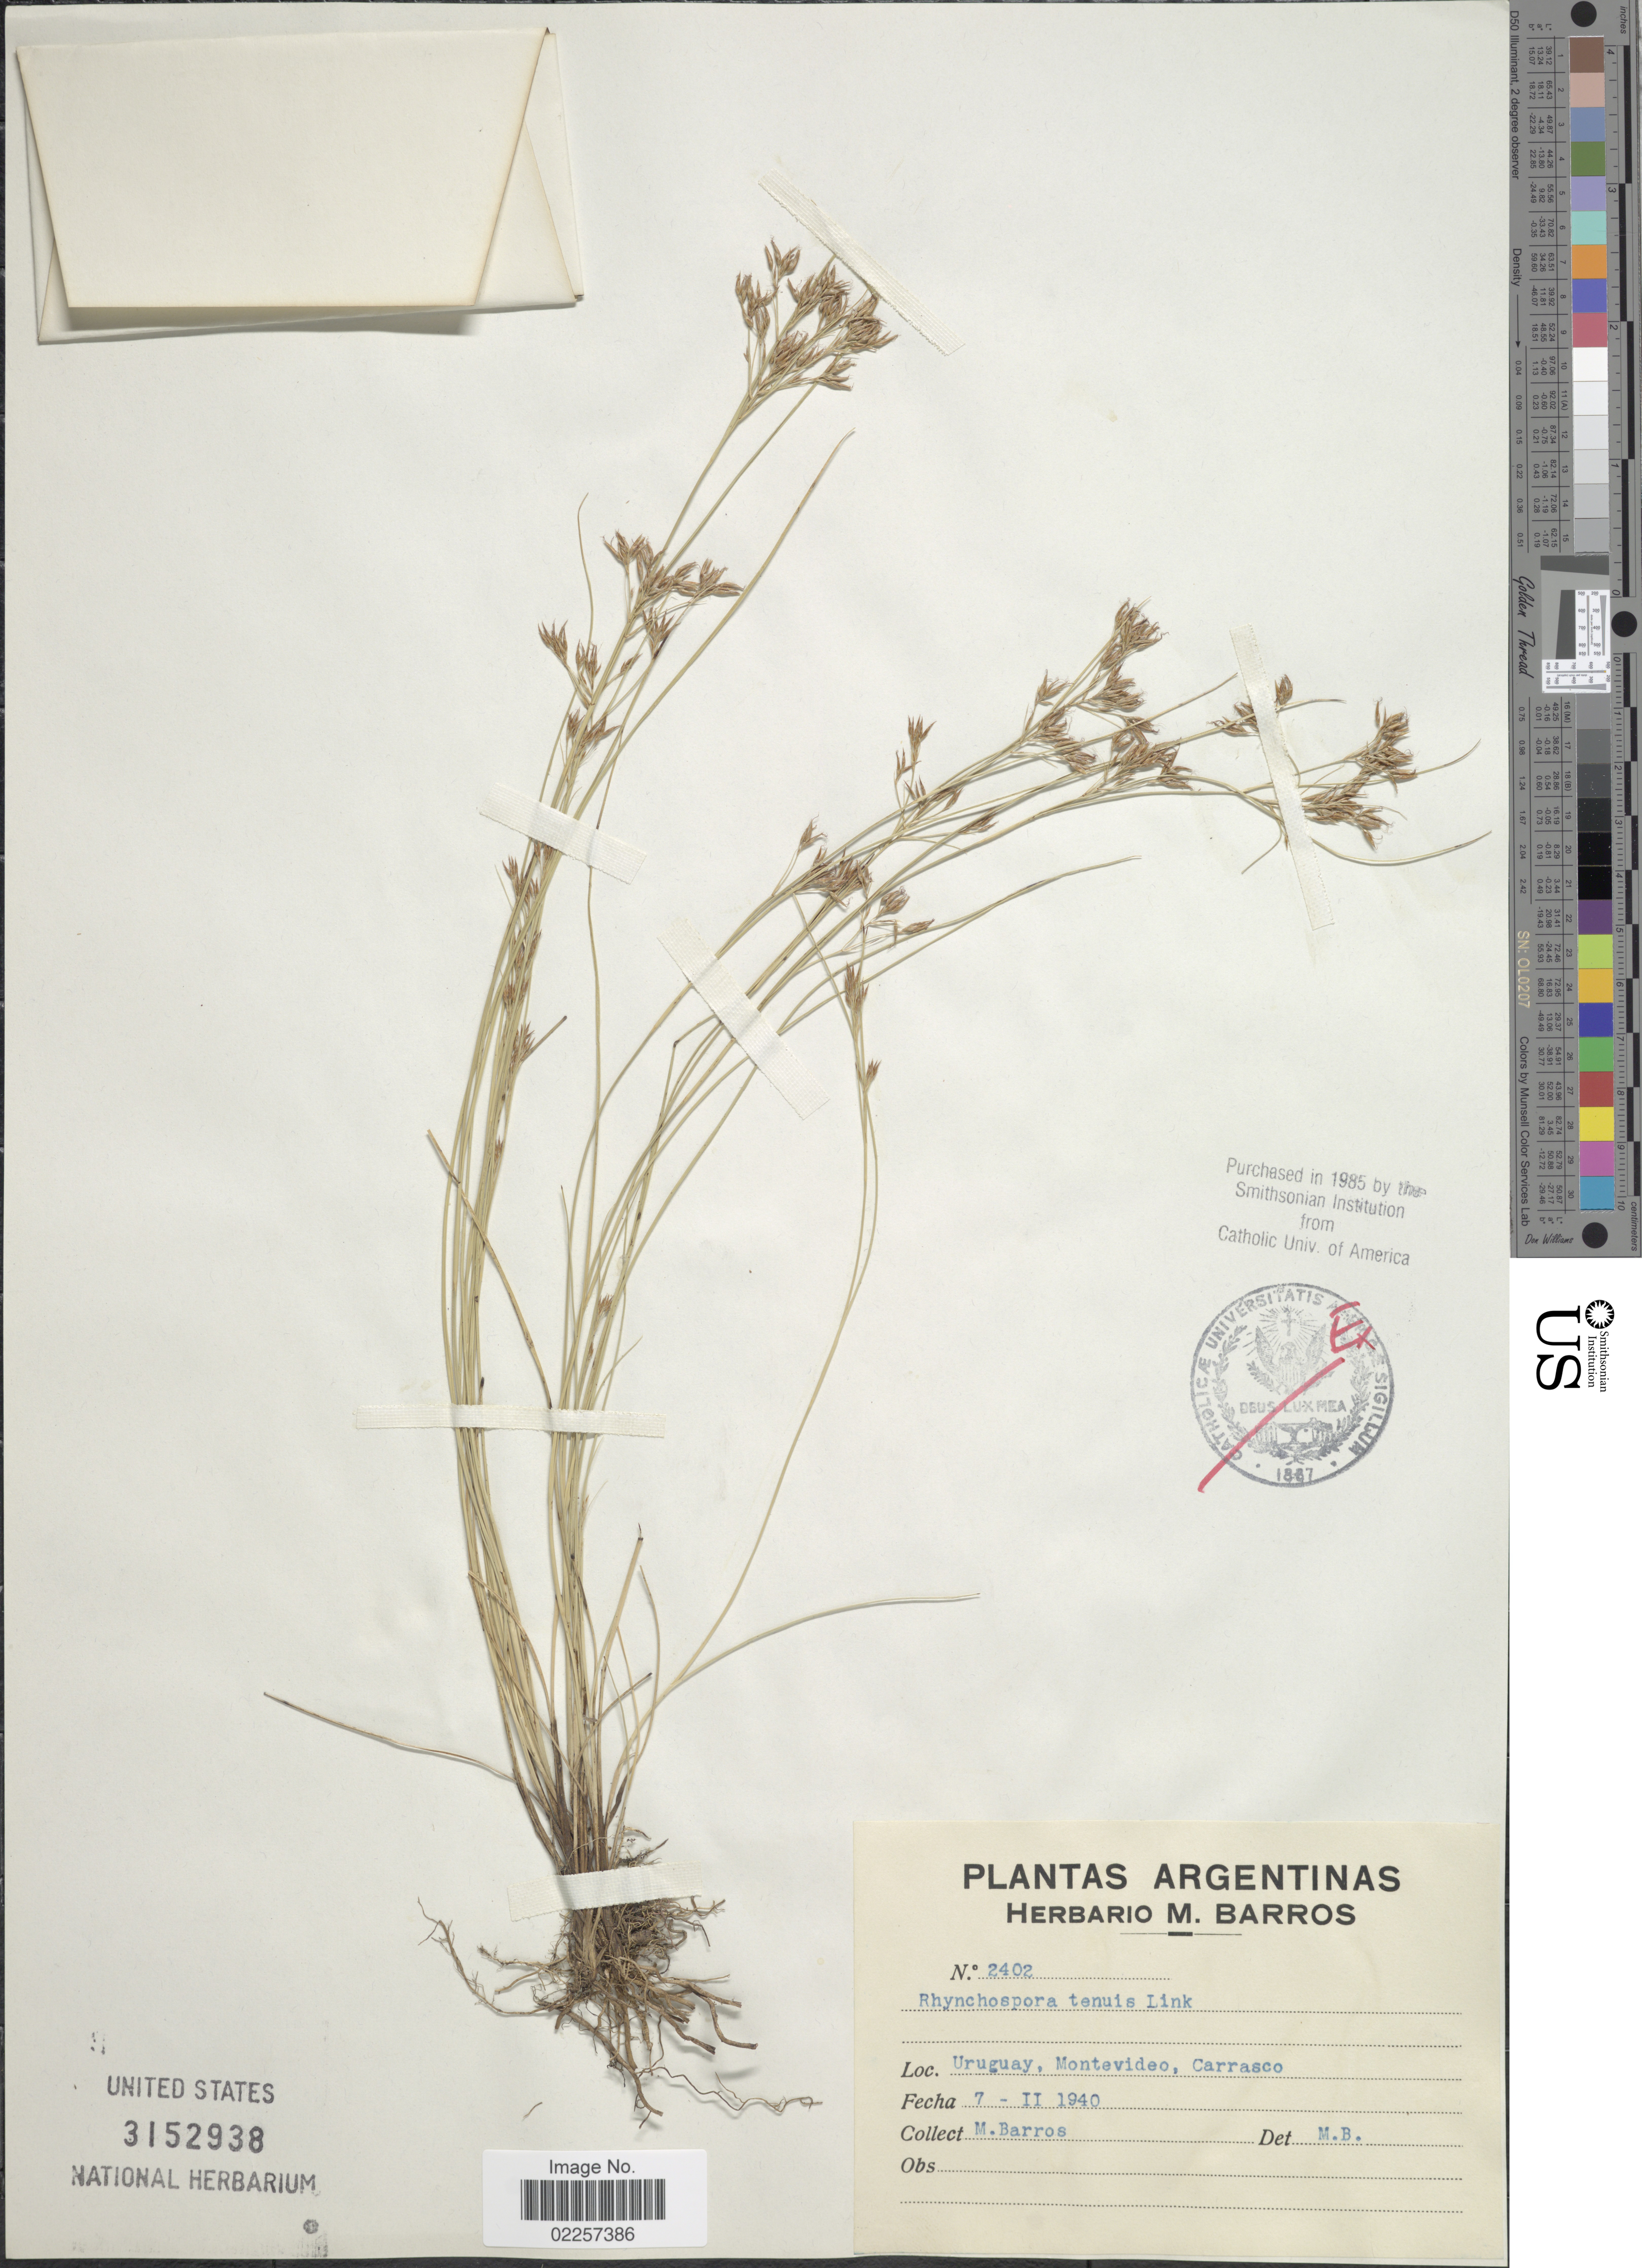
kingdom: Plantae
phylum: Tracheophyta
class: Liliopsida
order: Poales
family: Cyperaceae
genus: Rhynchospora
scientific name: Rhynchospora tenuis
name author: Link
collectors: M. Barros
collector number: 2402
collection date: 1940-02-07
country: Uruguay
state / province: Montevideo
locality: Carrasco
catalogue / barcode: US 3152938